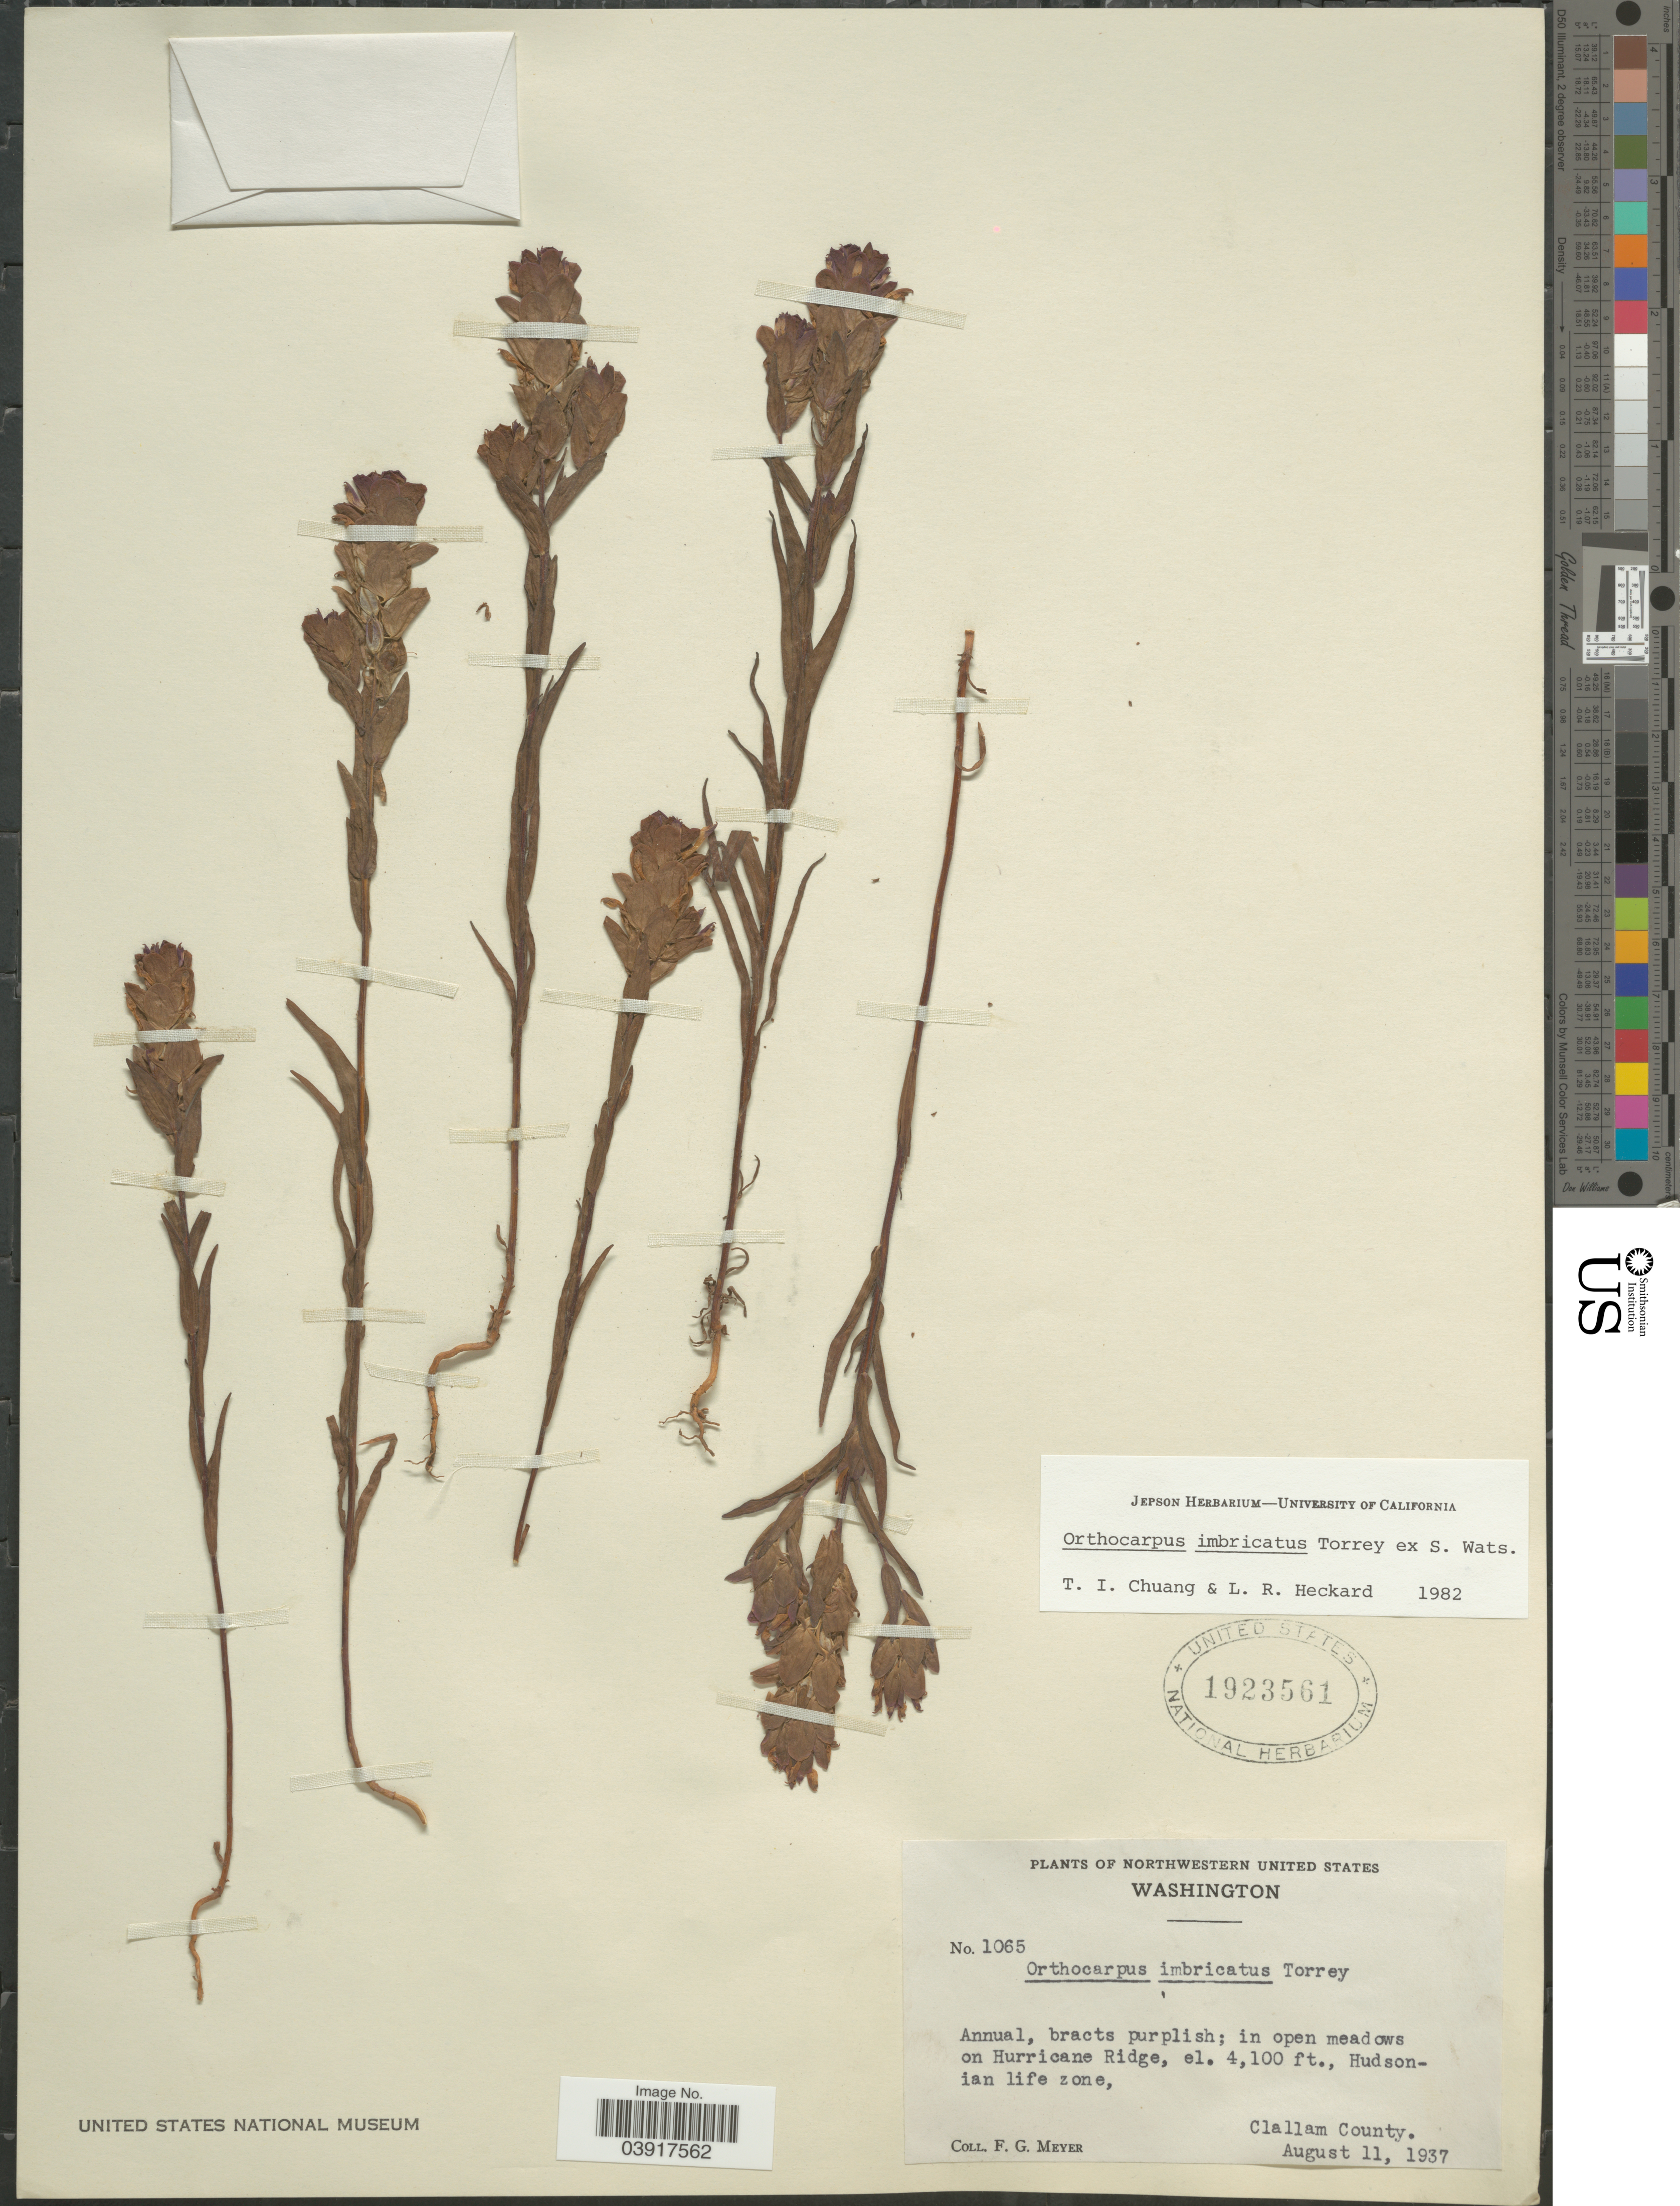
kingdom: Plantae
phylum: Tracheophyta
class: Magnoliopsida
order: Lamiales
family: Orobanchaceae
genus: Orthocarpus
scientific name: Orthocarpus imbricatus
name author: Torr. ex S. Watson in C. King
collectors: F. G. Meyer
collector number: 1065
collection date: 1937-08-11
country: United States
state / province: Washington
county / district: Clallam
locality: On Hurricane Ridge, Hudsonian life zone, Clallam County.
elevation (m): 1250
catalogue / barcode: US 1923561